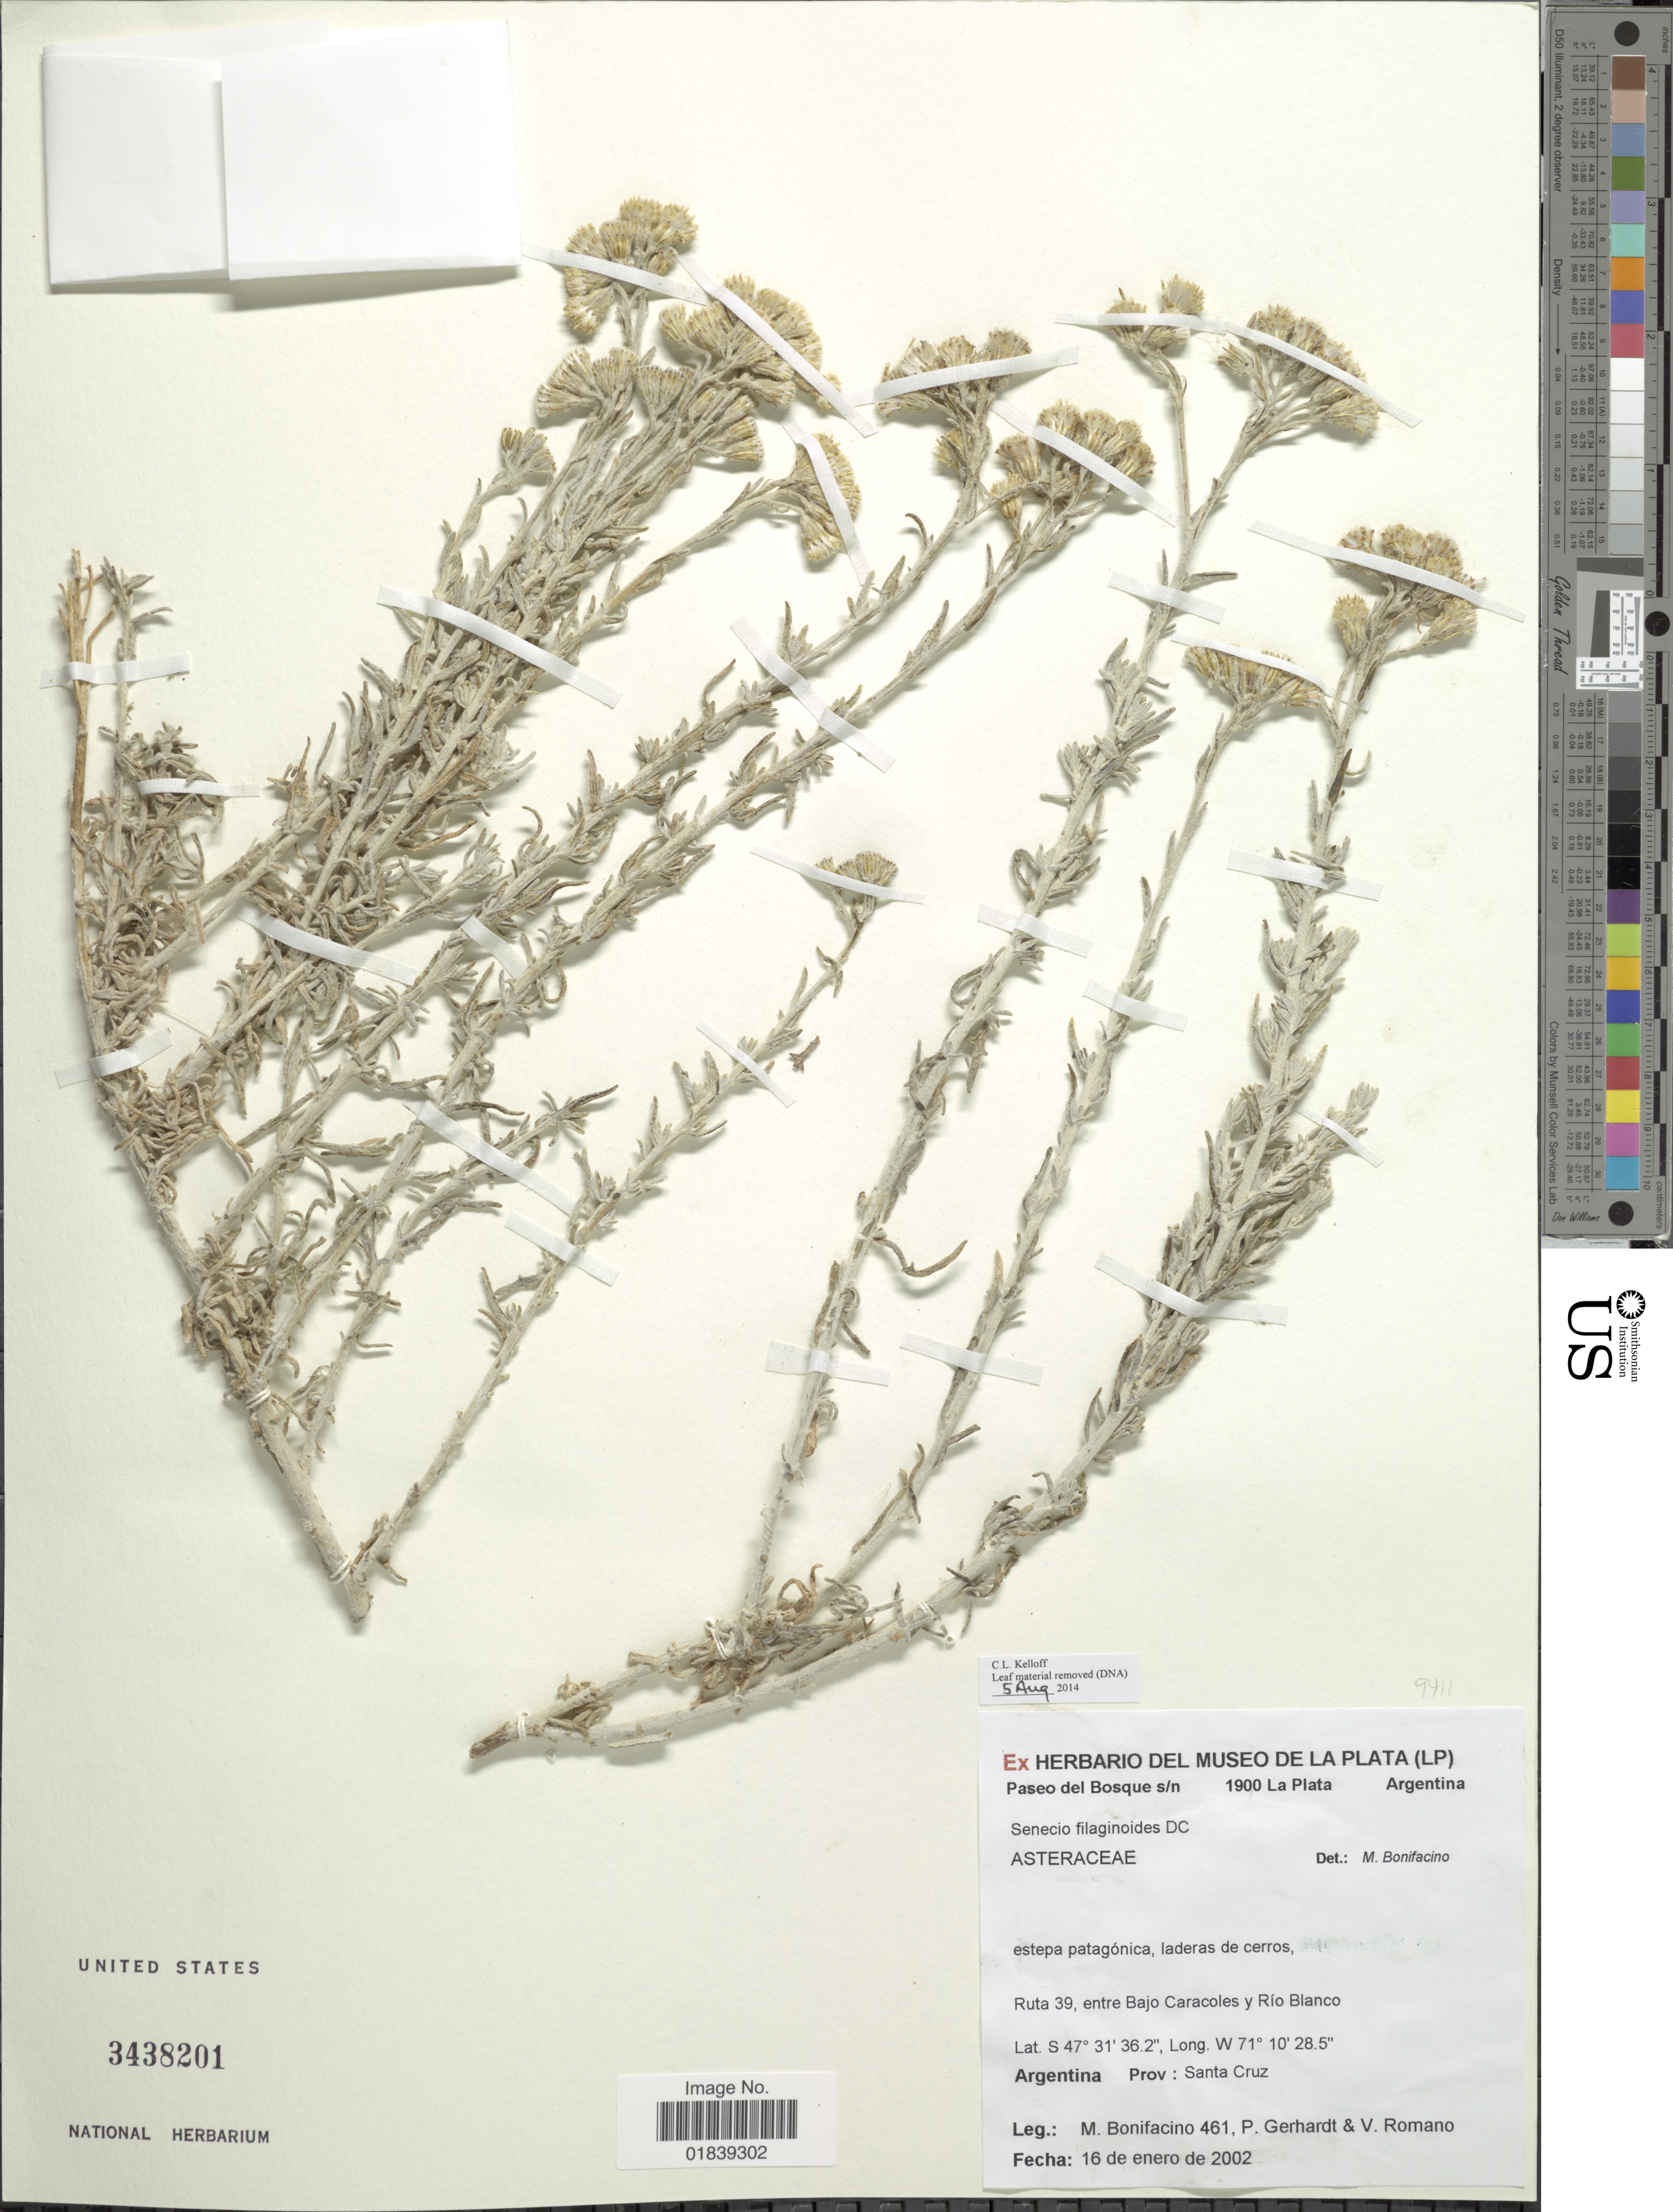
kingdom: Plantae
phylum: Tracheophyta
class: Magnoliopsida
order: Asterales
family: Asteraceae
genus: Senecio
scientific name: Senecio filaginoides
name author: DC.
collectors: M. Bonifacino, P. Gerhardt & V. Romano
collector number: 0461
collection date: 2002-01-16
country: Argentina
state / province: Santa Cruz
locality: Ruta 39, entre Bajo Caracoles y Rio Blanco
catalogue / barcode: US 3438201